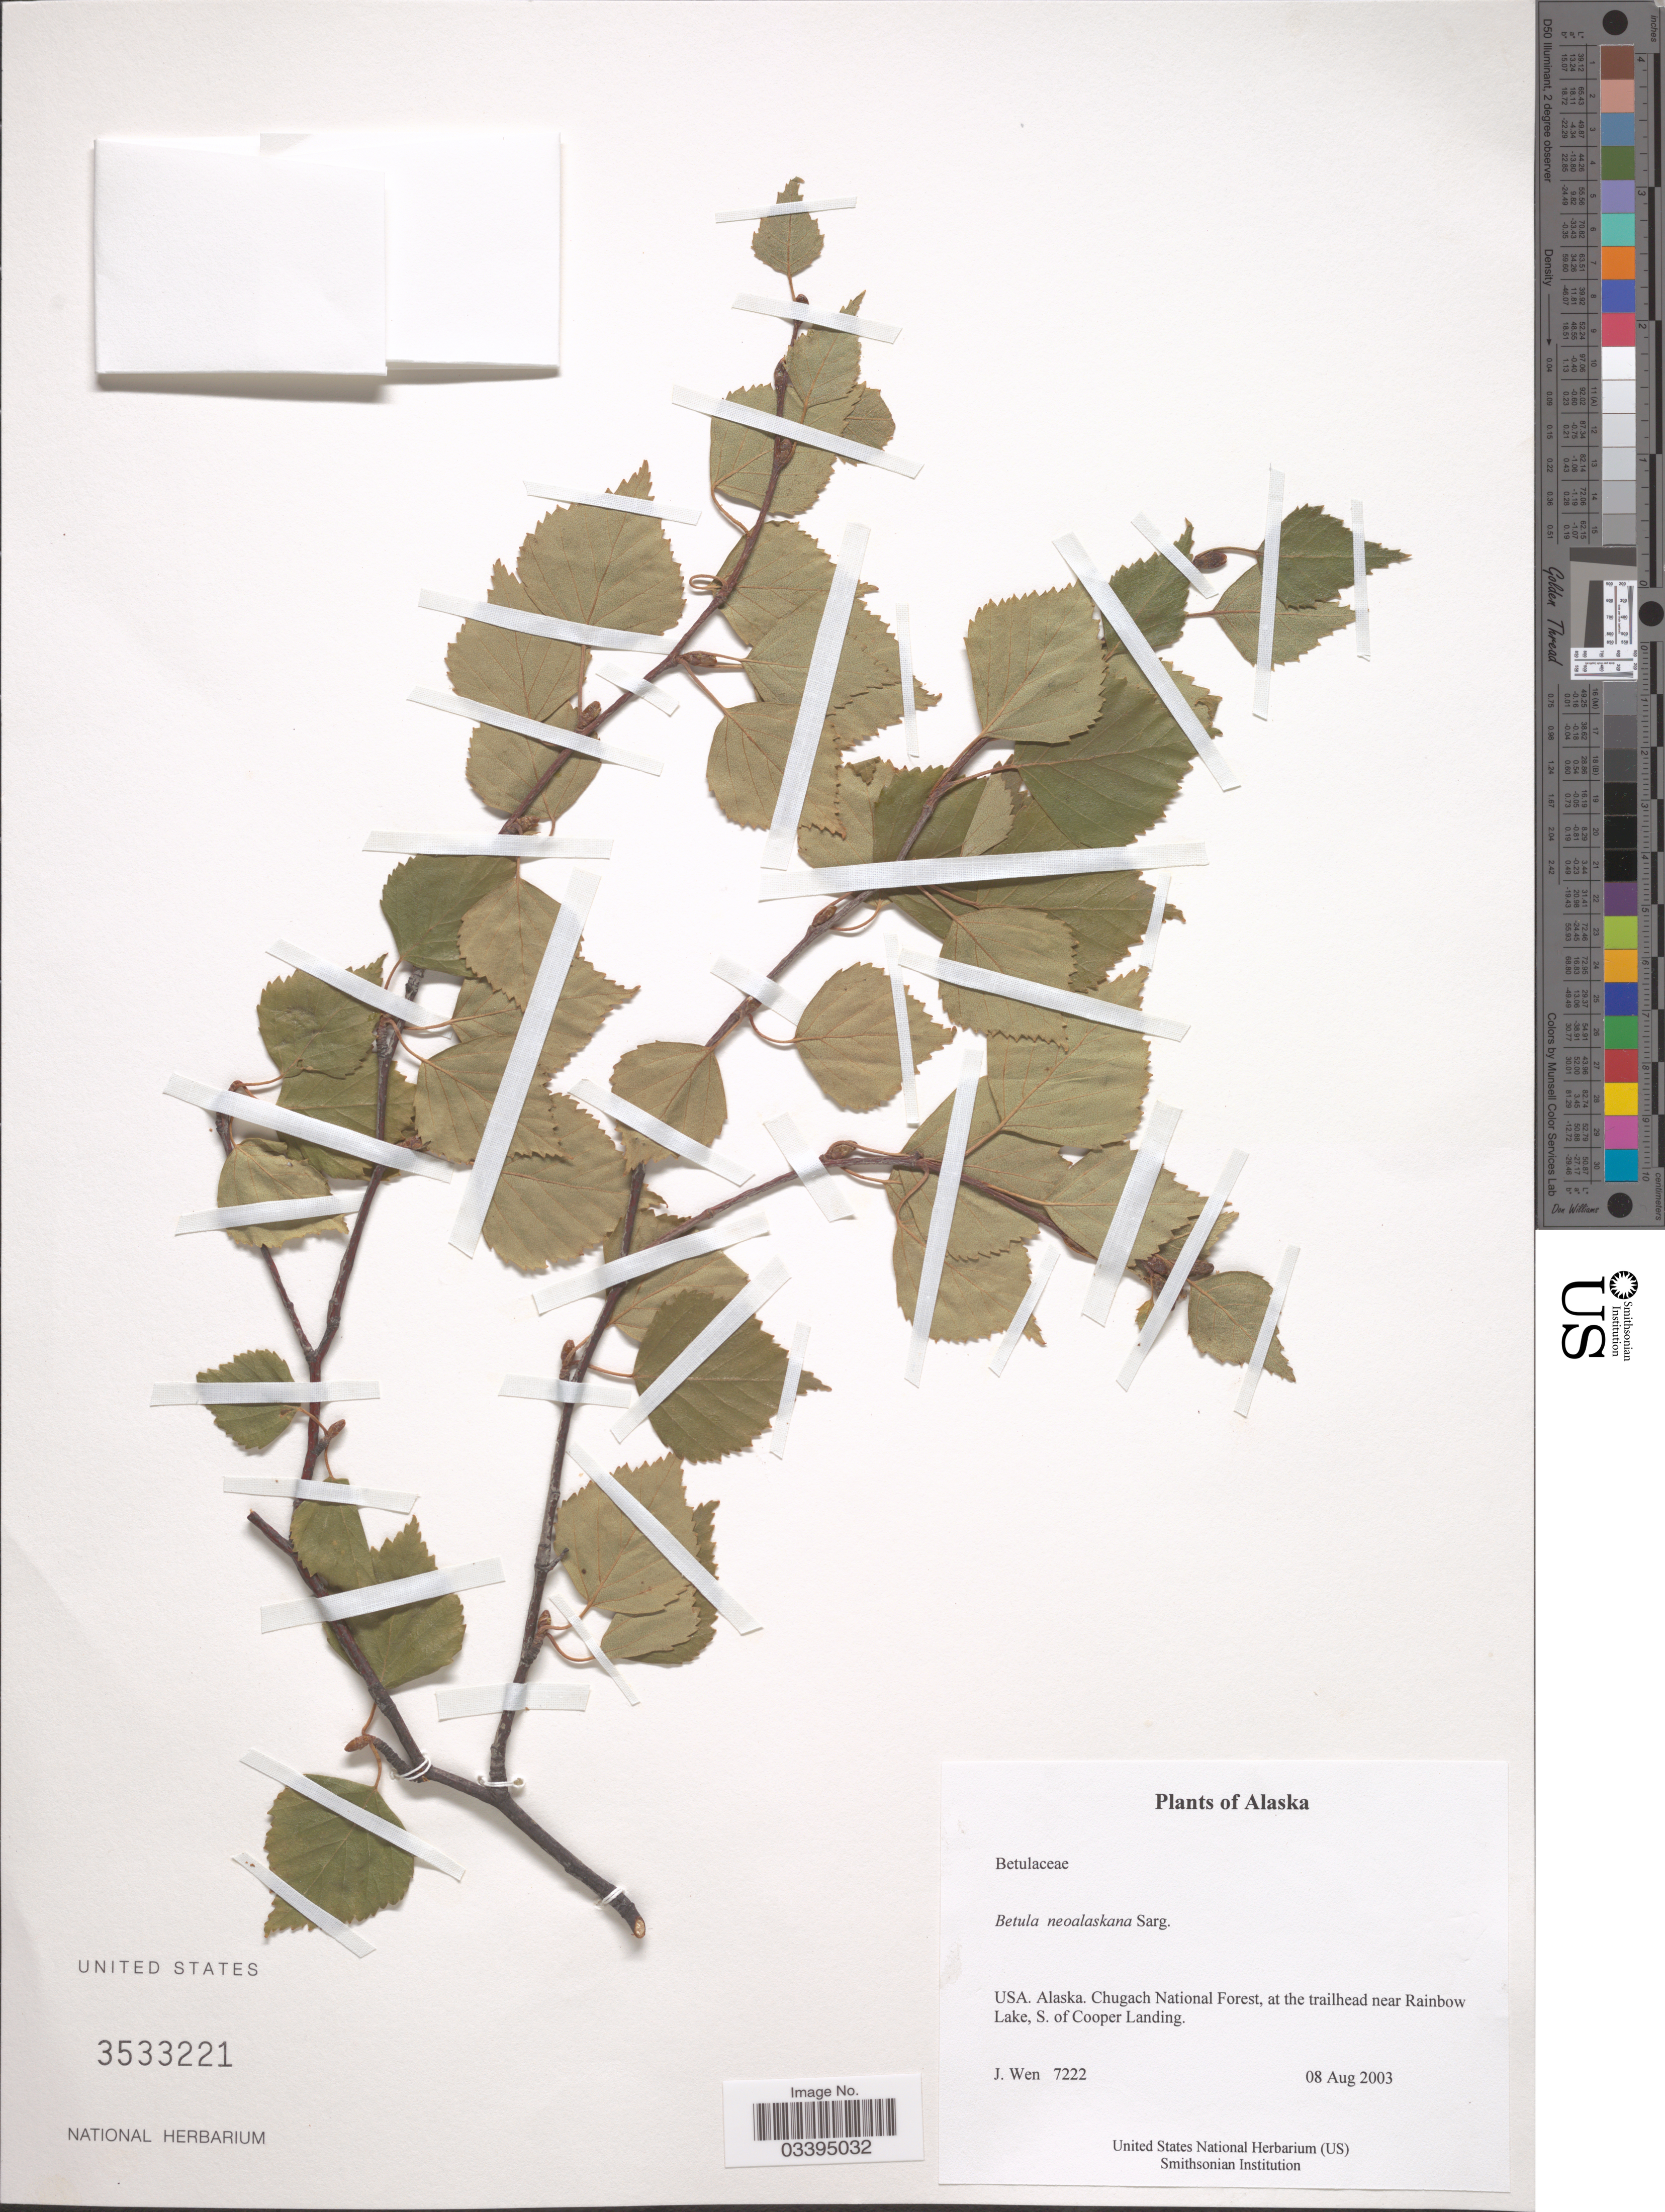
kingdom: Plantae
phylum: Tracheophyta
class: Magnoliopsida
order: Fagales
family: Betulaceae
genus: Betula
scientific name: Betula alaskana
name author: Lesq.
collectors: J. Wen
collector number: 7222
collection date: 2003-08-08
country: United States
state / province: Alaska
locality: USA. Chugach National Forest, at the trailhead near Rainbow Lake, S. of Cooper Landing.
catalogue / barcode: US 3533221